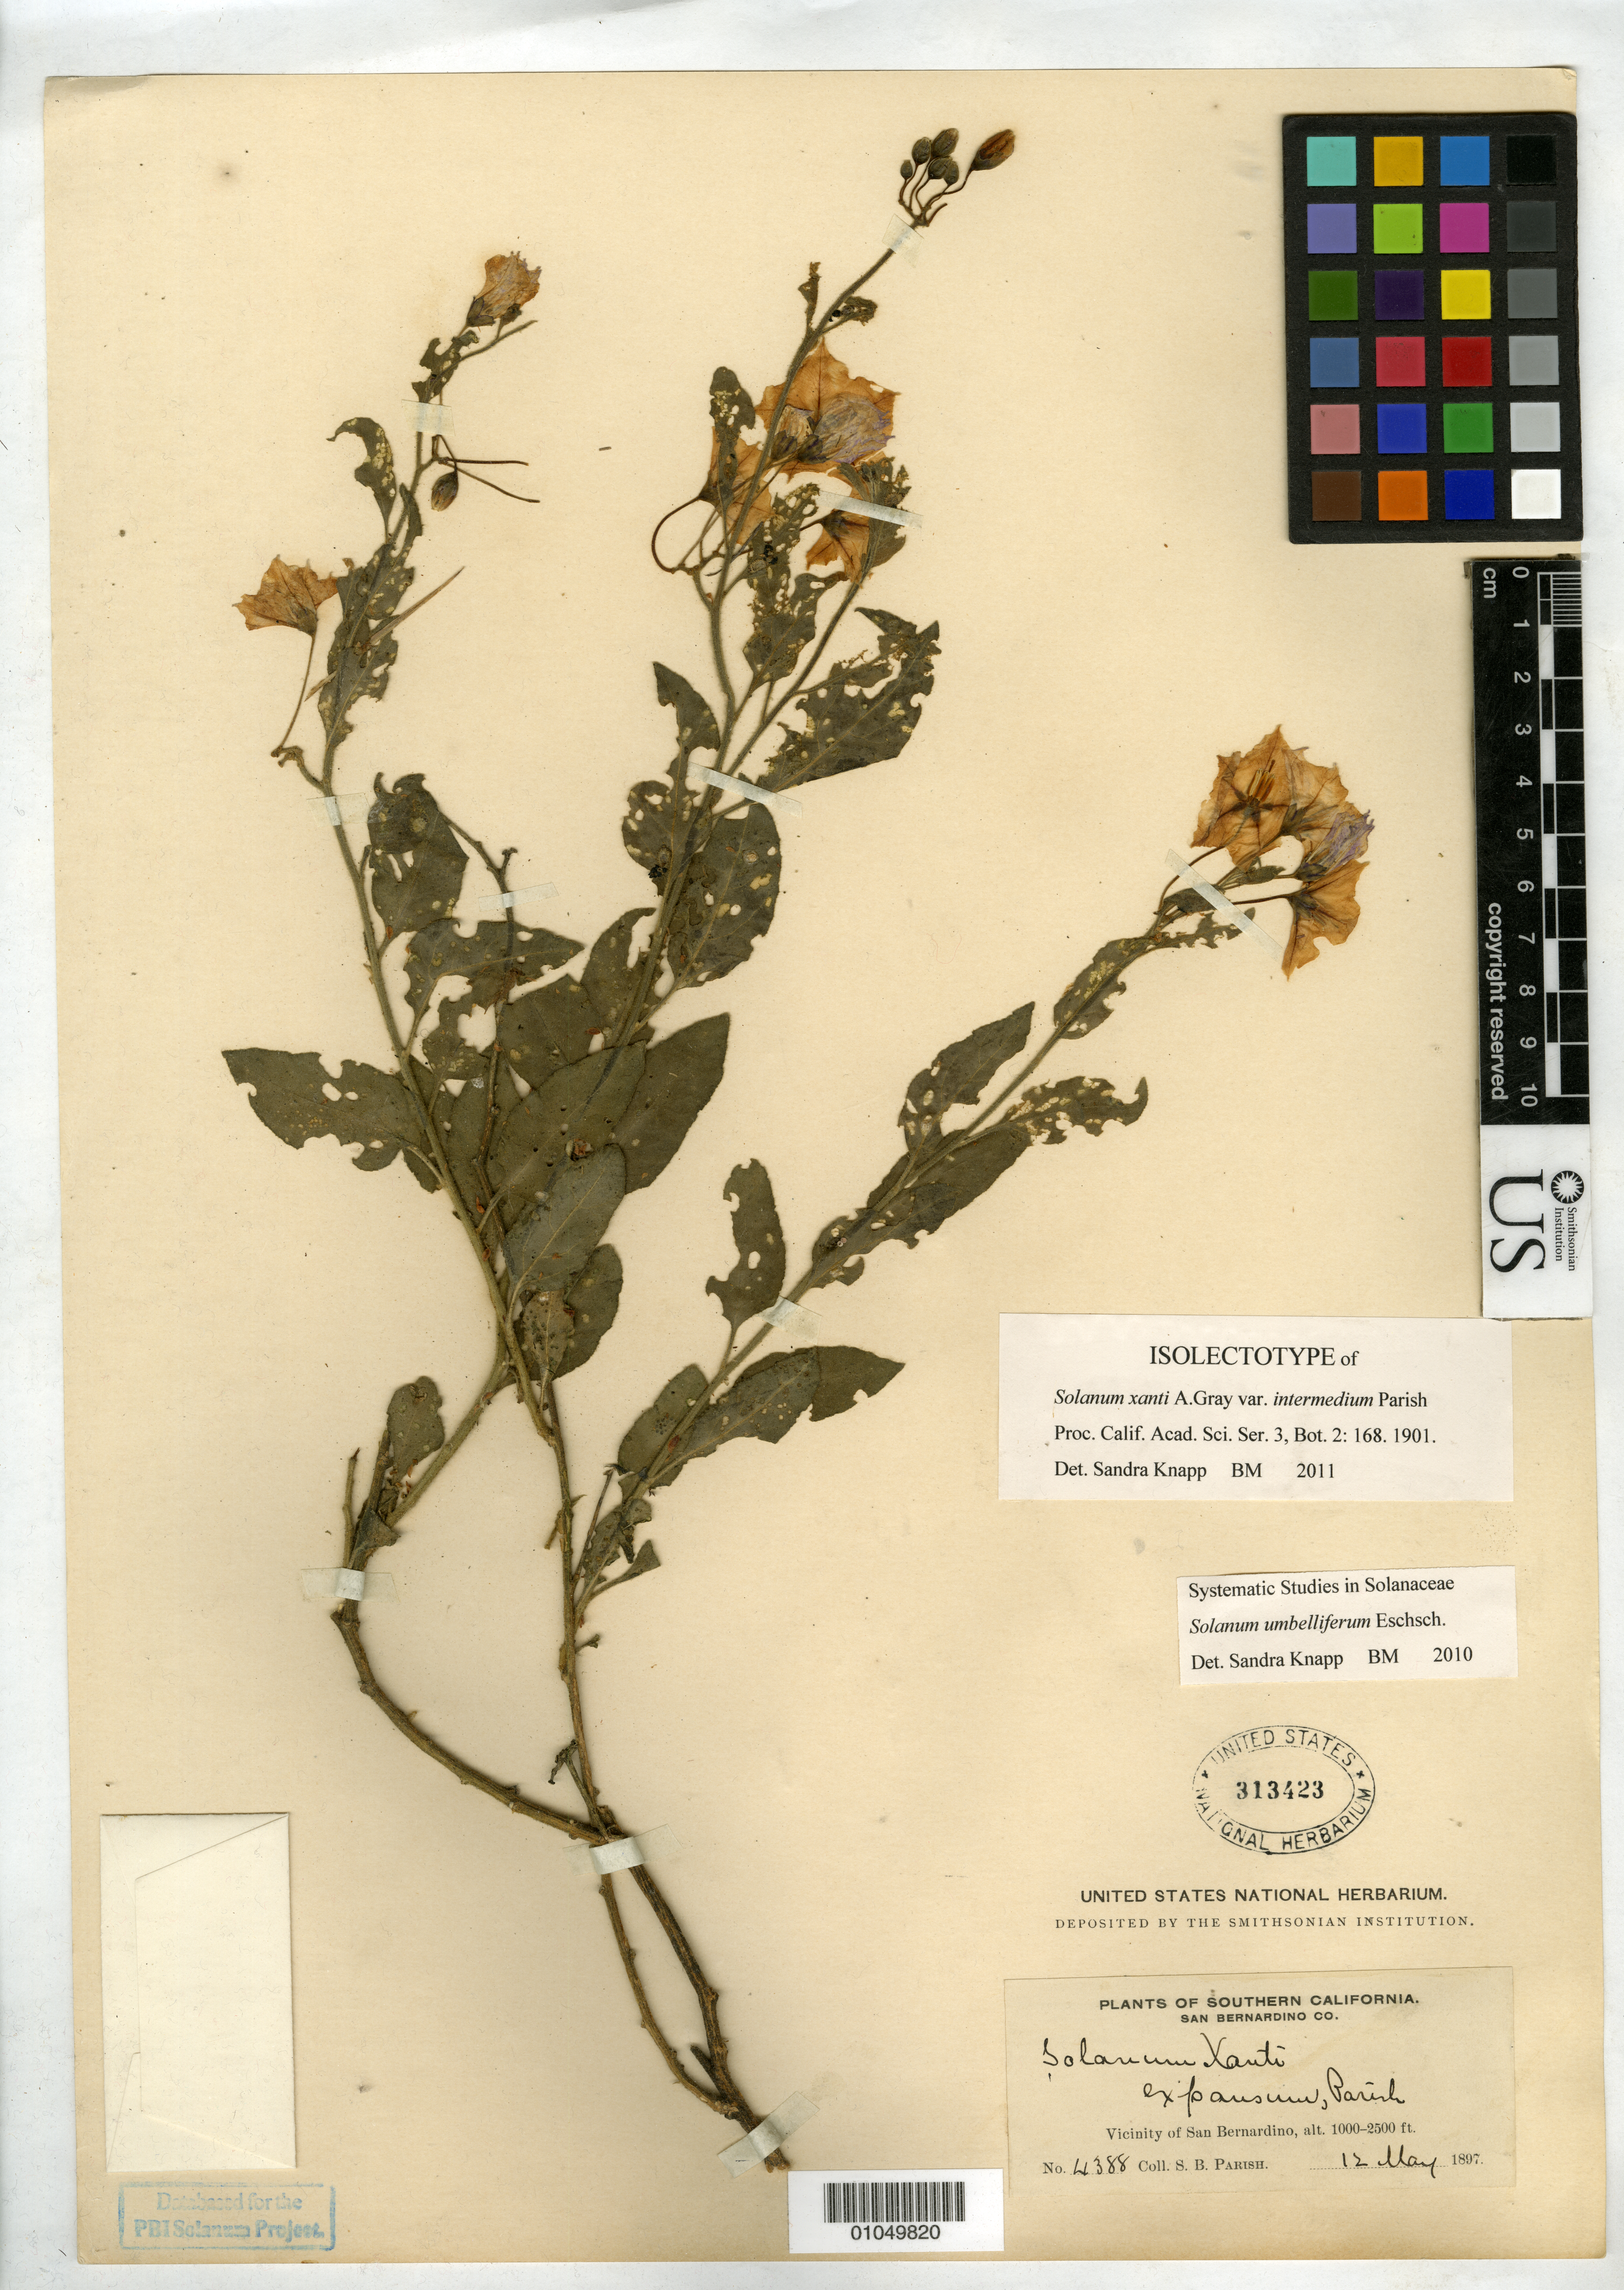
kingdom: Plantae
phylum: Tracheophyta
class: Magnoliopsida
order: Solanales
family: Solanaceae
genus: Solanum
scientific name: Solanum xanti var. intermedium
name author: Parish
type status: Type Collection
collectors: S. B. Parish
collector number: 4388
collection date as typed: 12 May 1897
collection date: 1897-05-12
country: United States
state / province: California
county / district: San Bernardino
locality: Vicinity of San Bernardino.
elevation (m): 305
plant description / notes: Protologue cites one collection as "type" but several herbaria.; Annotated by Knapp (2010) as "isolectotype", lectotypification apparently ined.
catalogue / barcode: US 313423